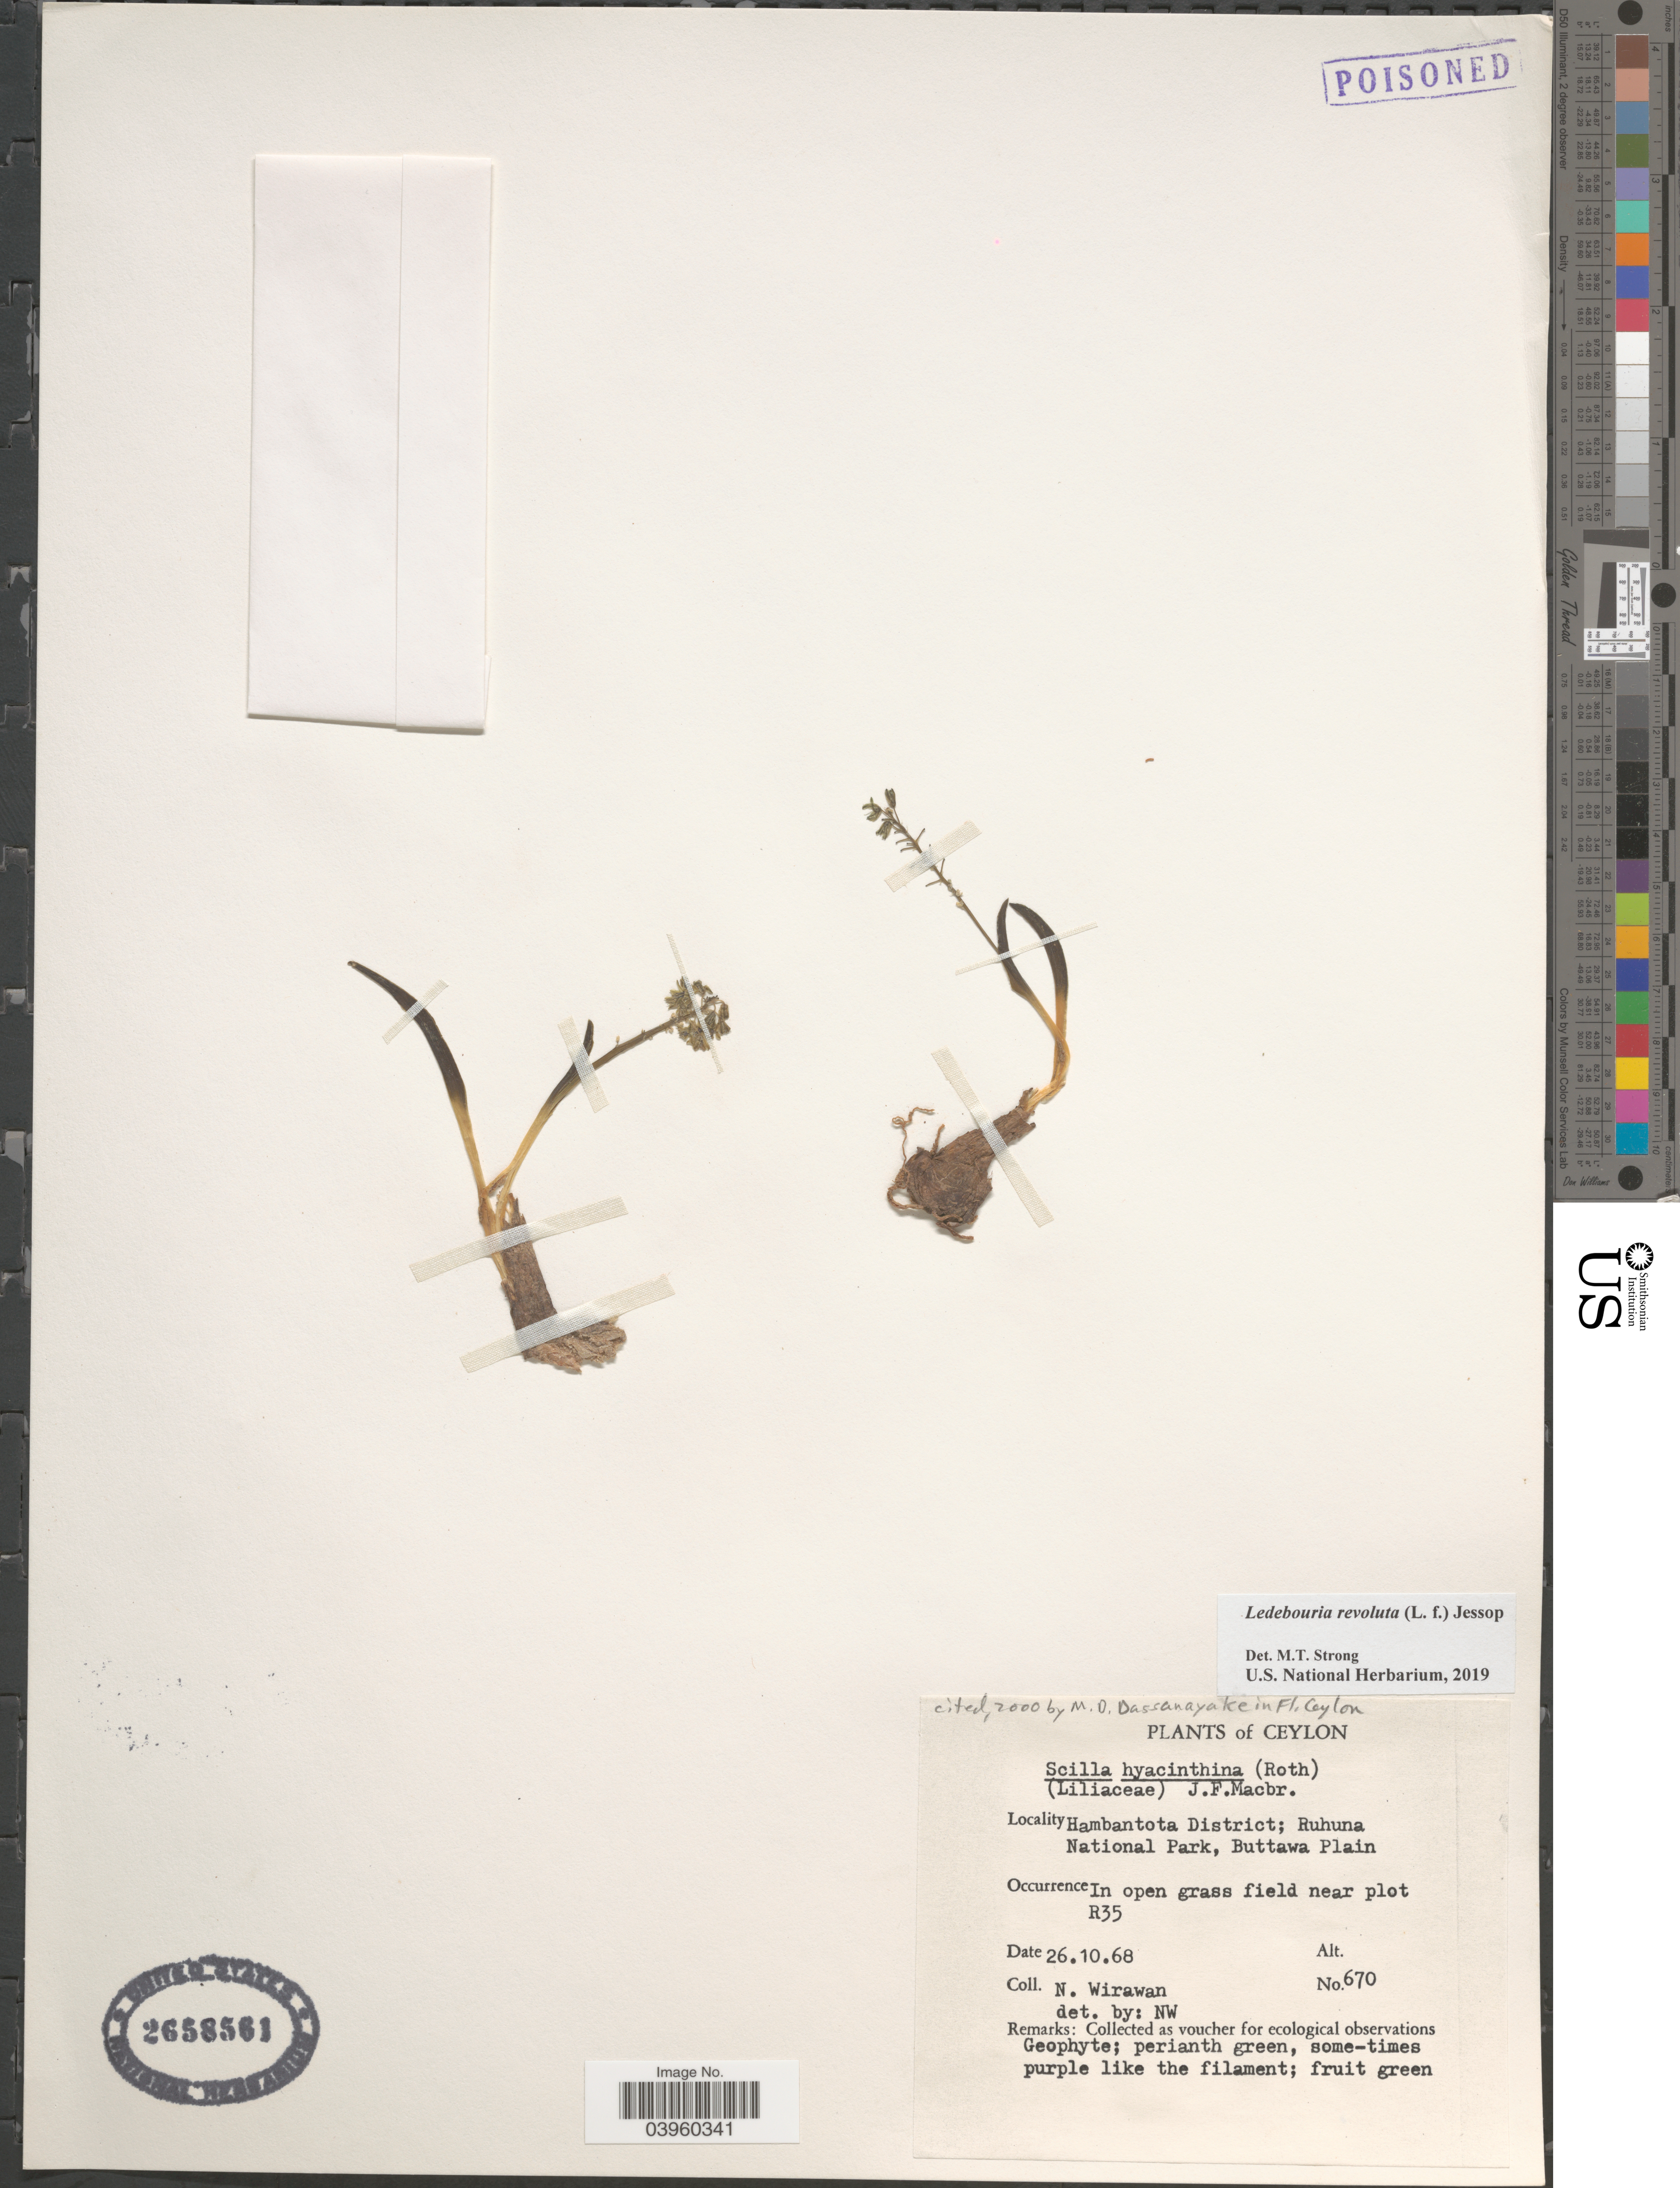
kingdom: Plantae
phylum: Tracheophyta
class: Liliopsida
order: Asparagales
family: Asparagaceae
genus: Ledebouria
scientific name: Ledebouria revoluta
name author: (L. f.) Jessop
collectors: N. Wirawan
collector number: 670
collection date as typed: Transcribed d/m/y: 26/10/68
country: Sri Lanka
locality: Ceylon. Hambantota District; Ruhuna National Park, Buttawa Plain. In open grass field near plot R35.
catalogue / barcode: US 2658561